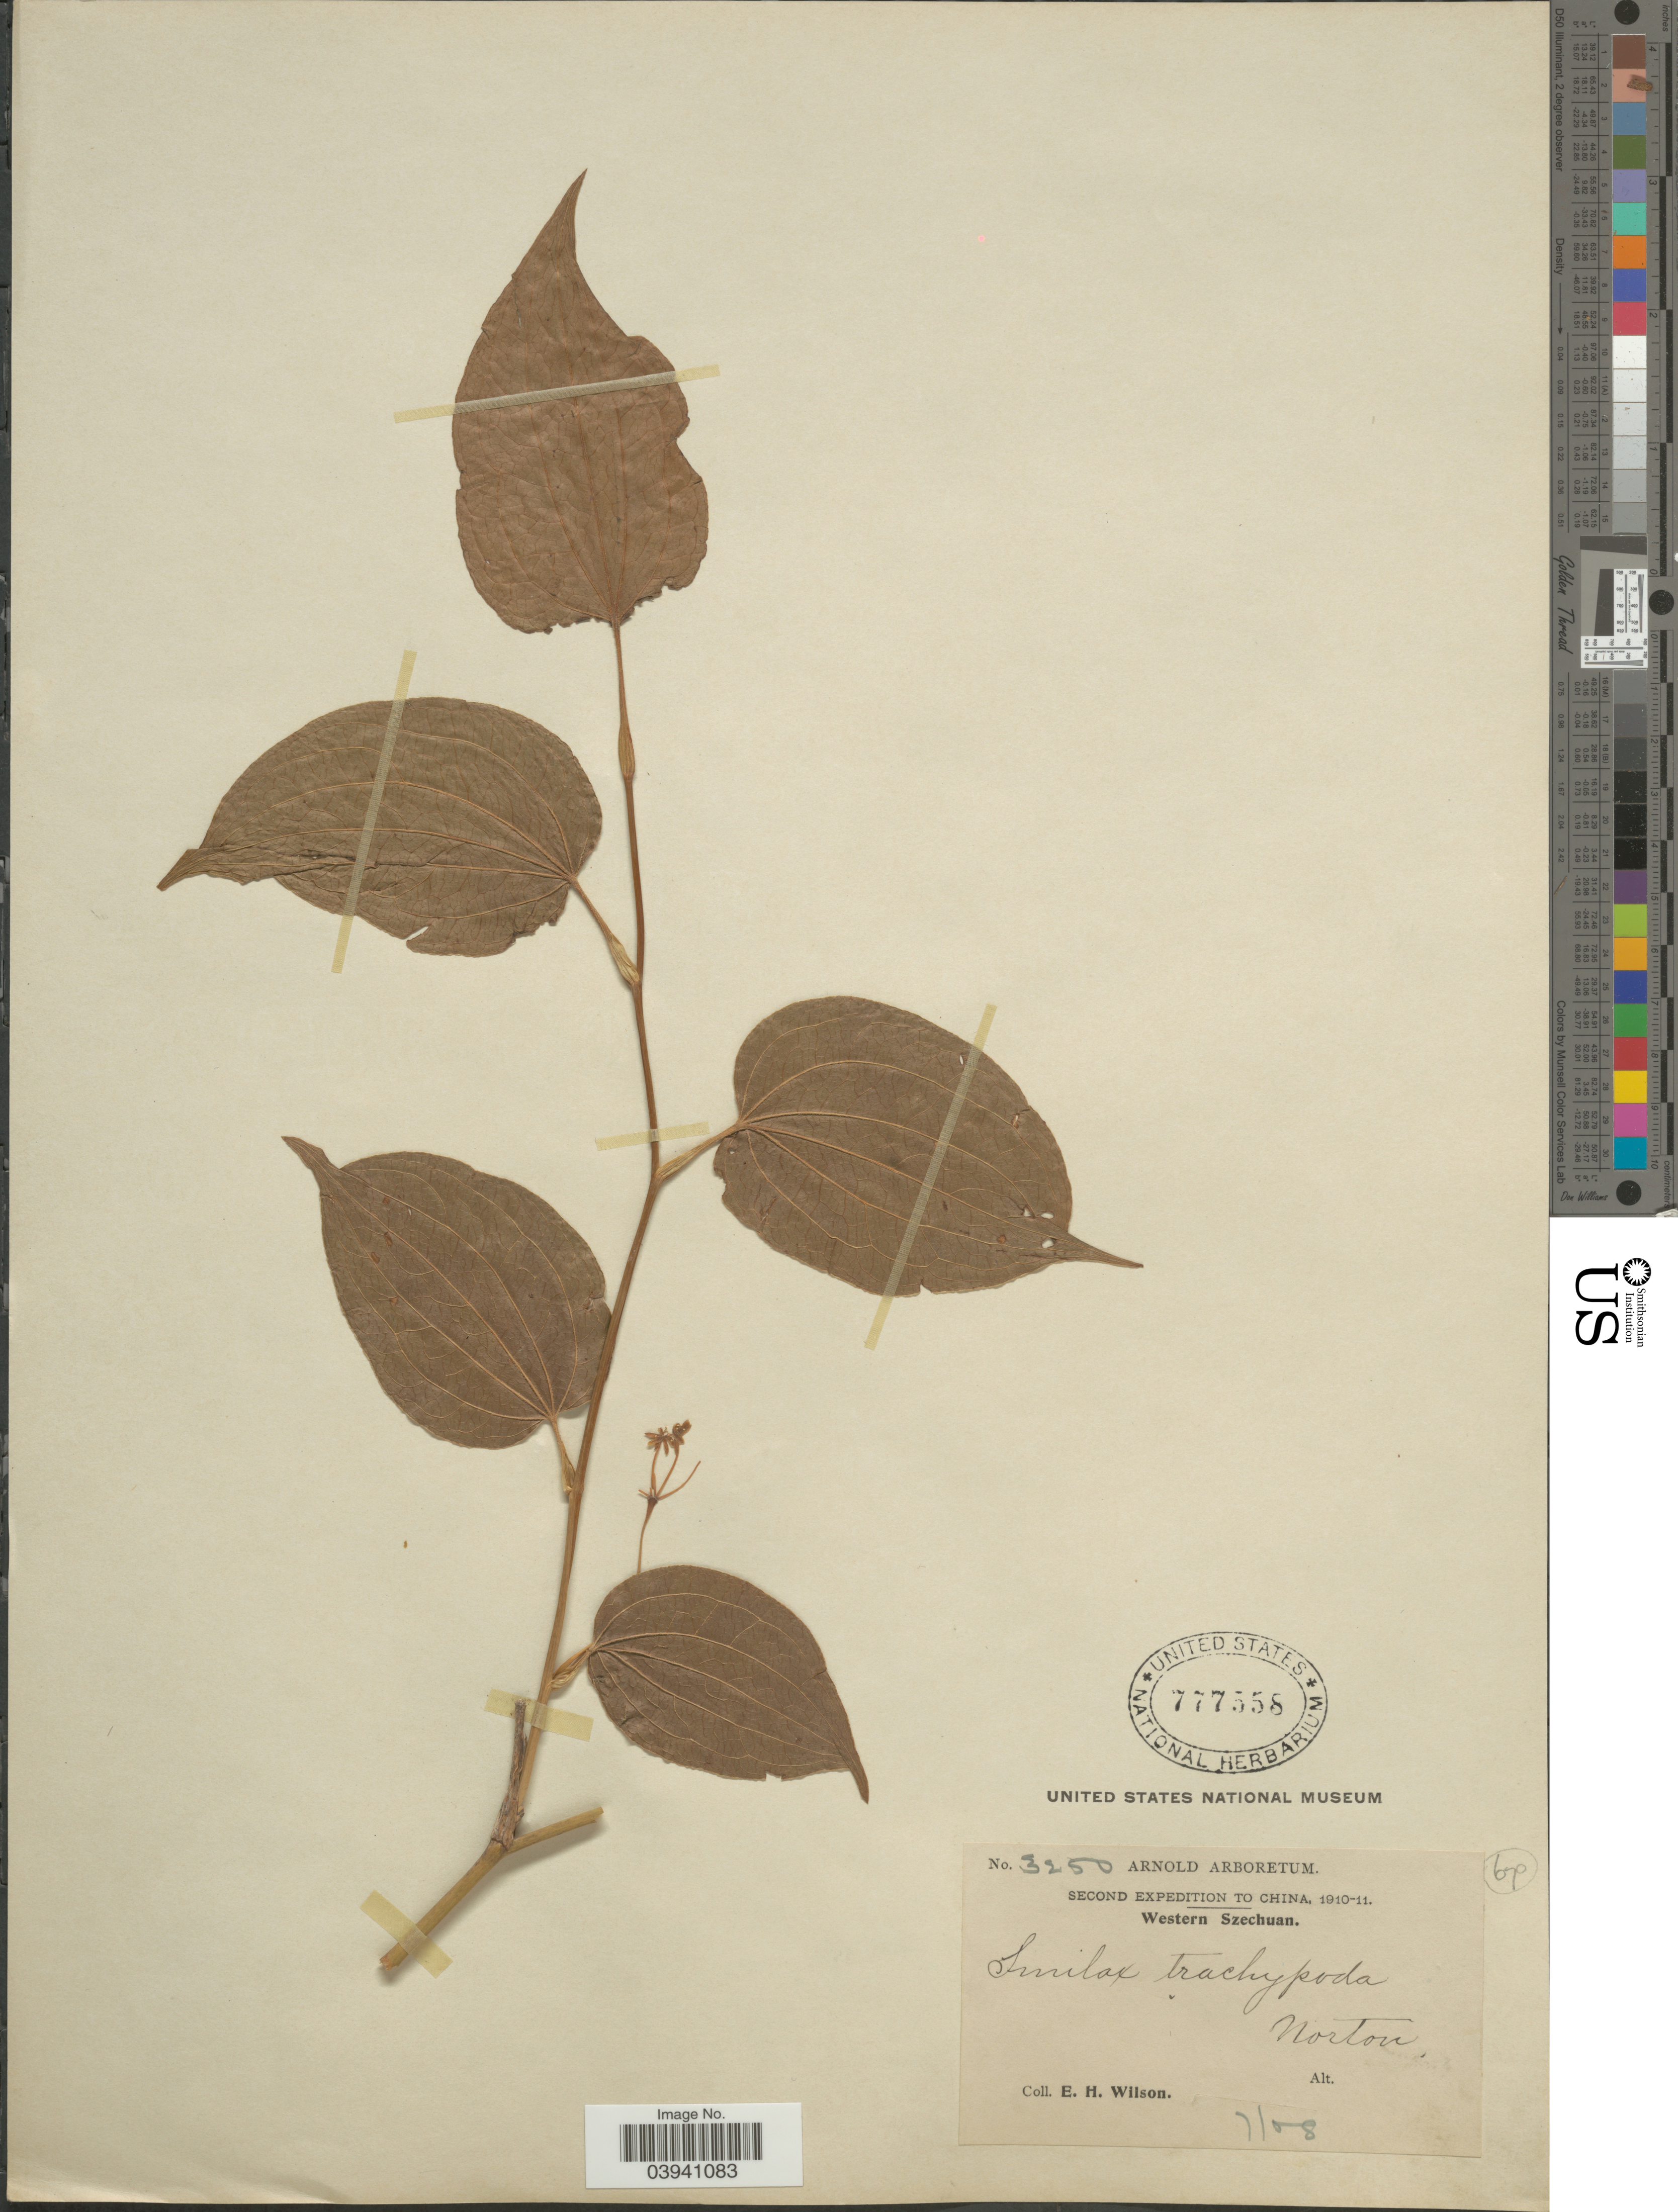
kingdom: Plantae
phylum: Tracheophyta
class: Liliopsida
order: Liliales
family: Smilacaceae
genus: Smilax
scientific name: Smilax trachypoda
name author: J.B. Norton in Sarg.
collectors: E. Wilson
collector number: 3250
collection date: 1908-07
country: China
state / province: Sichuan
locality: Western Szechuan.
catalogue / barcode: US 777558